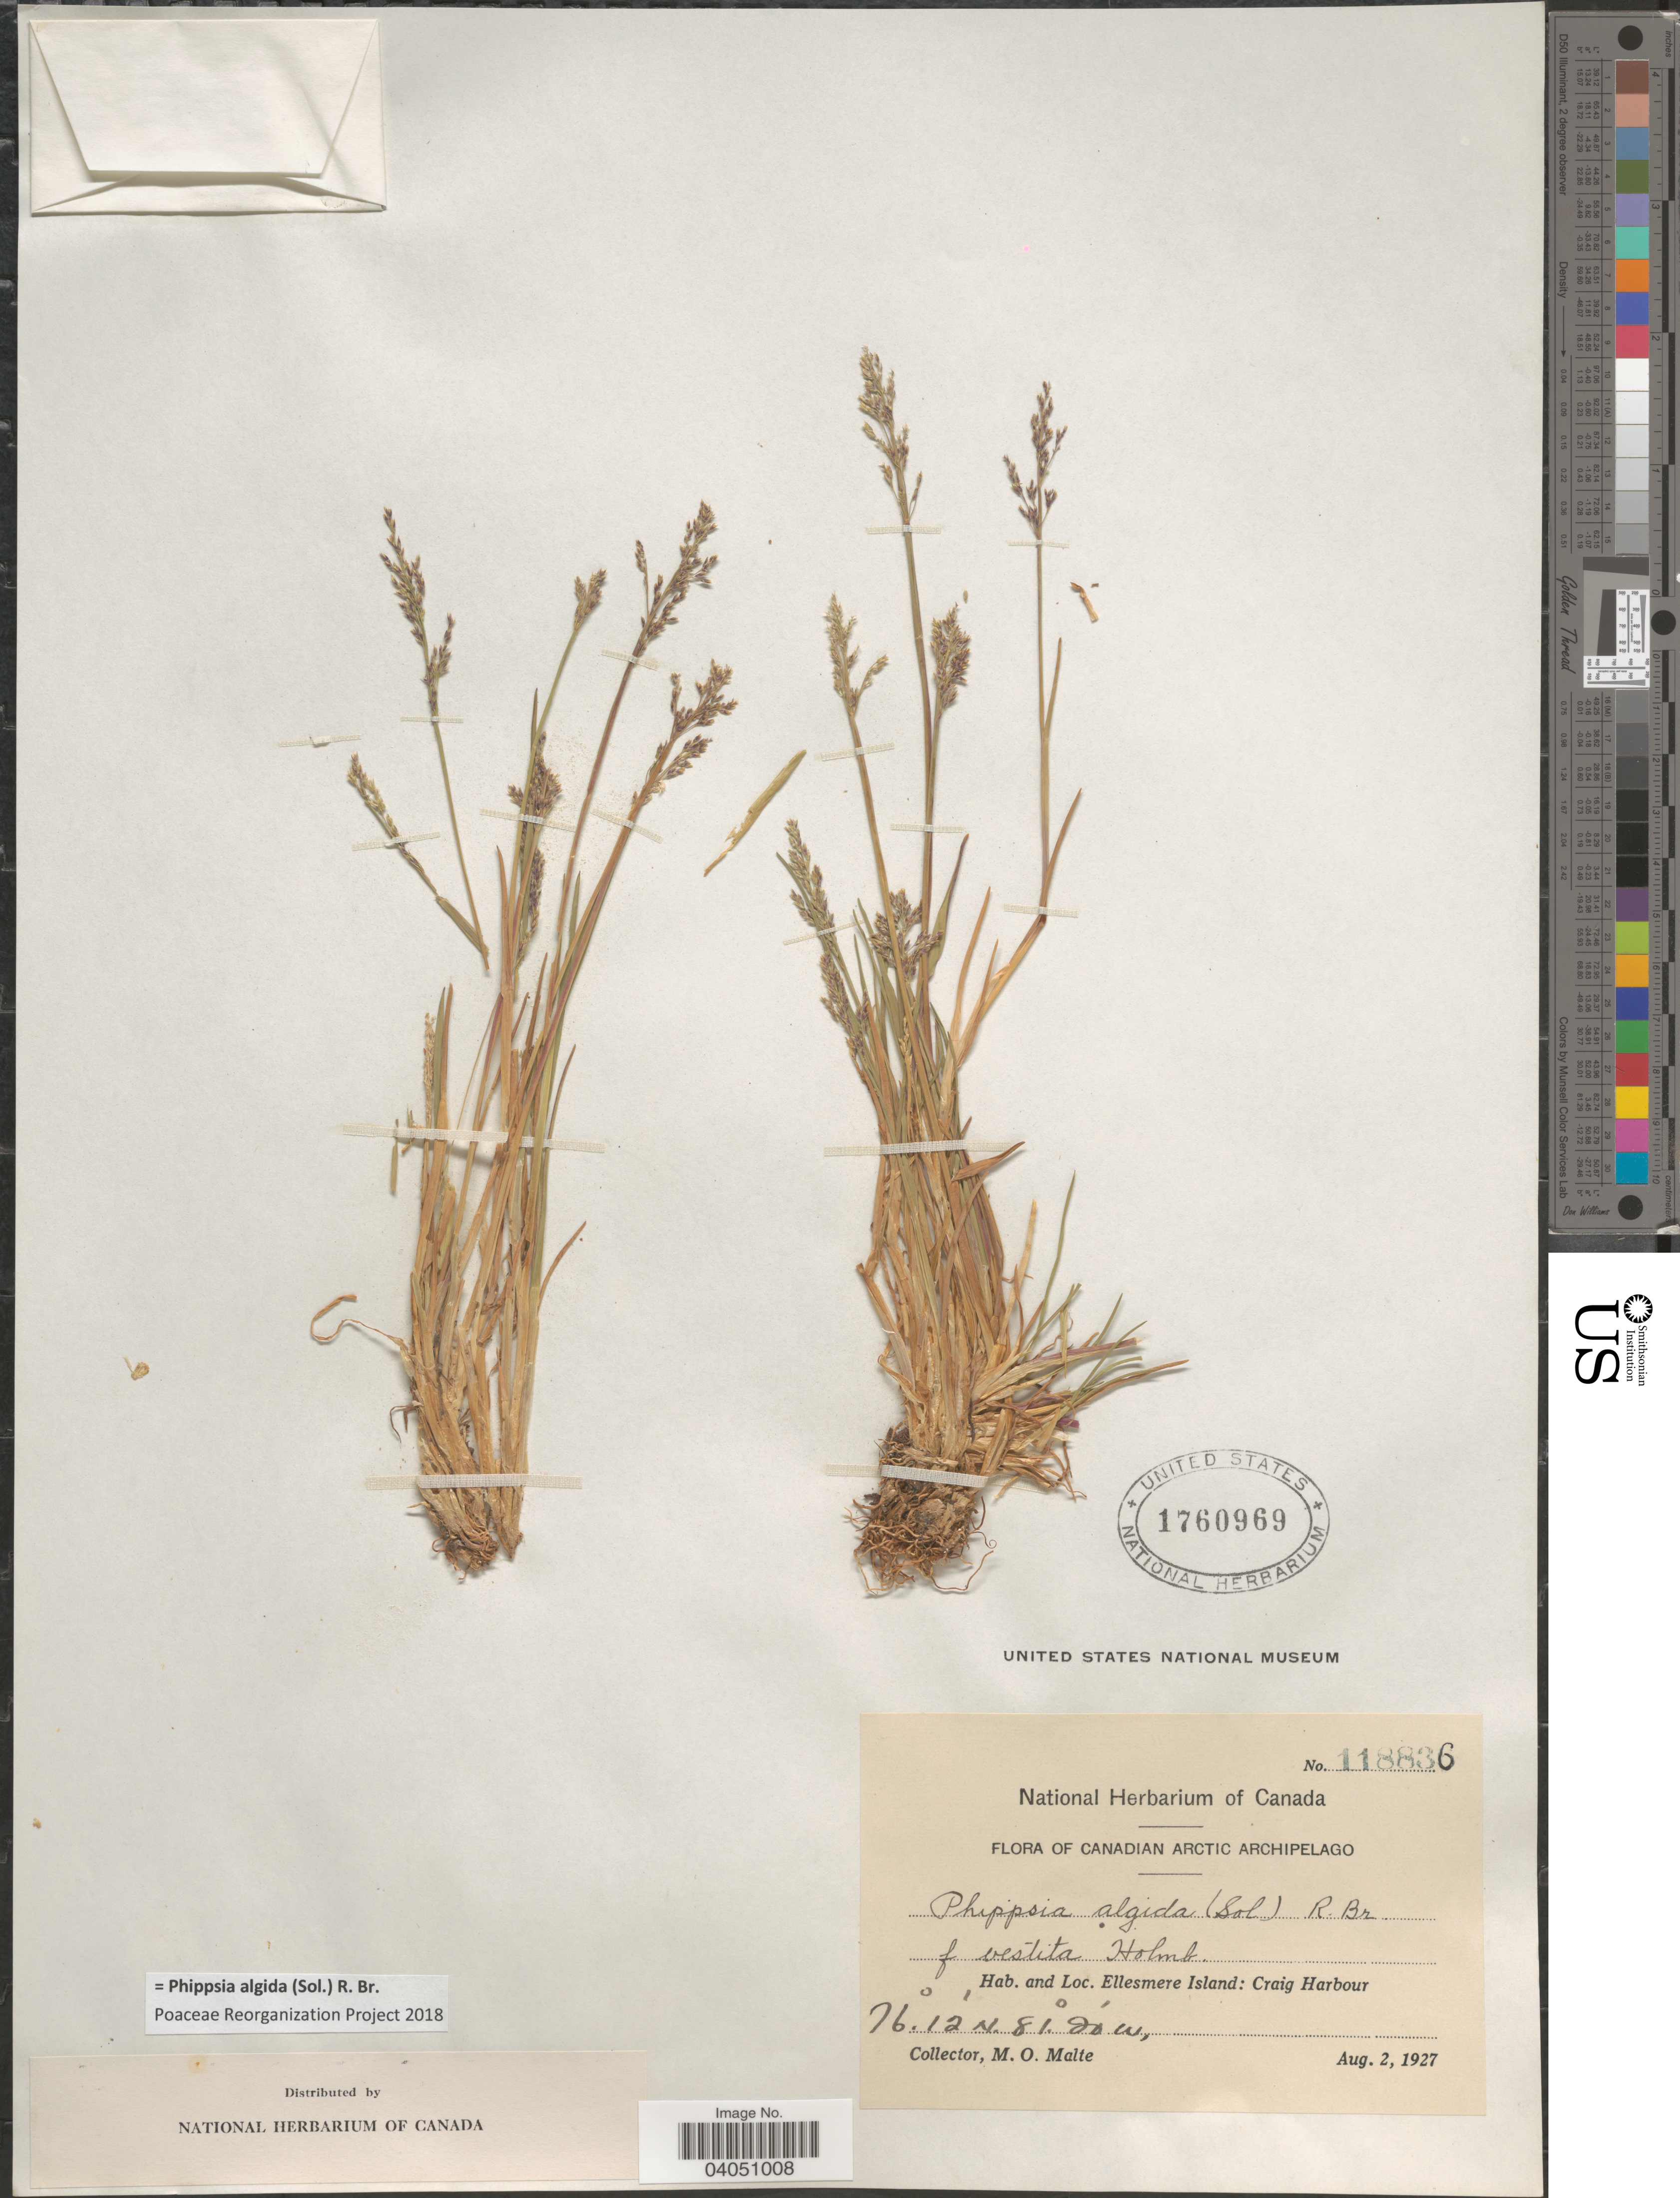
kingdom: Plantae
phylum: Tracheophyta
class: Liliopsida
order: Poales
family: Poaceae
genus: Phippsia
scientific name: Phippsia algida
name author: (Sol.) R. Br.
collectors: M. O. Malte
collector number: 118836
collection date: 1927-08-02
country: Canada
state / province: Nunavut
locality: Canadian Arctic Archipelago. Ellesmere Island: Craig Harbour.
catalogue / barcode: US 1760969